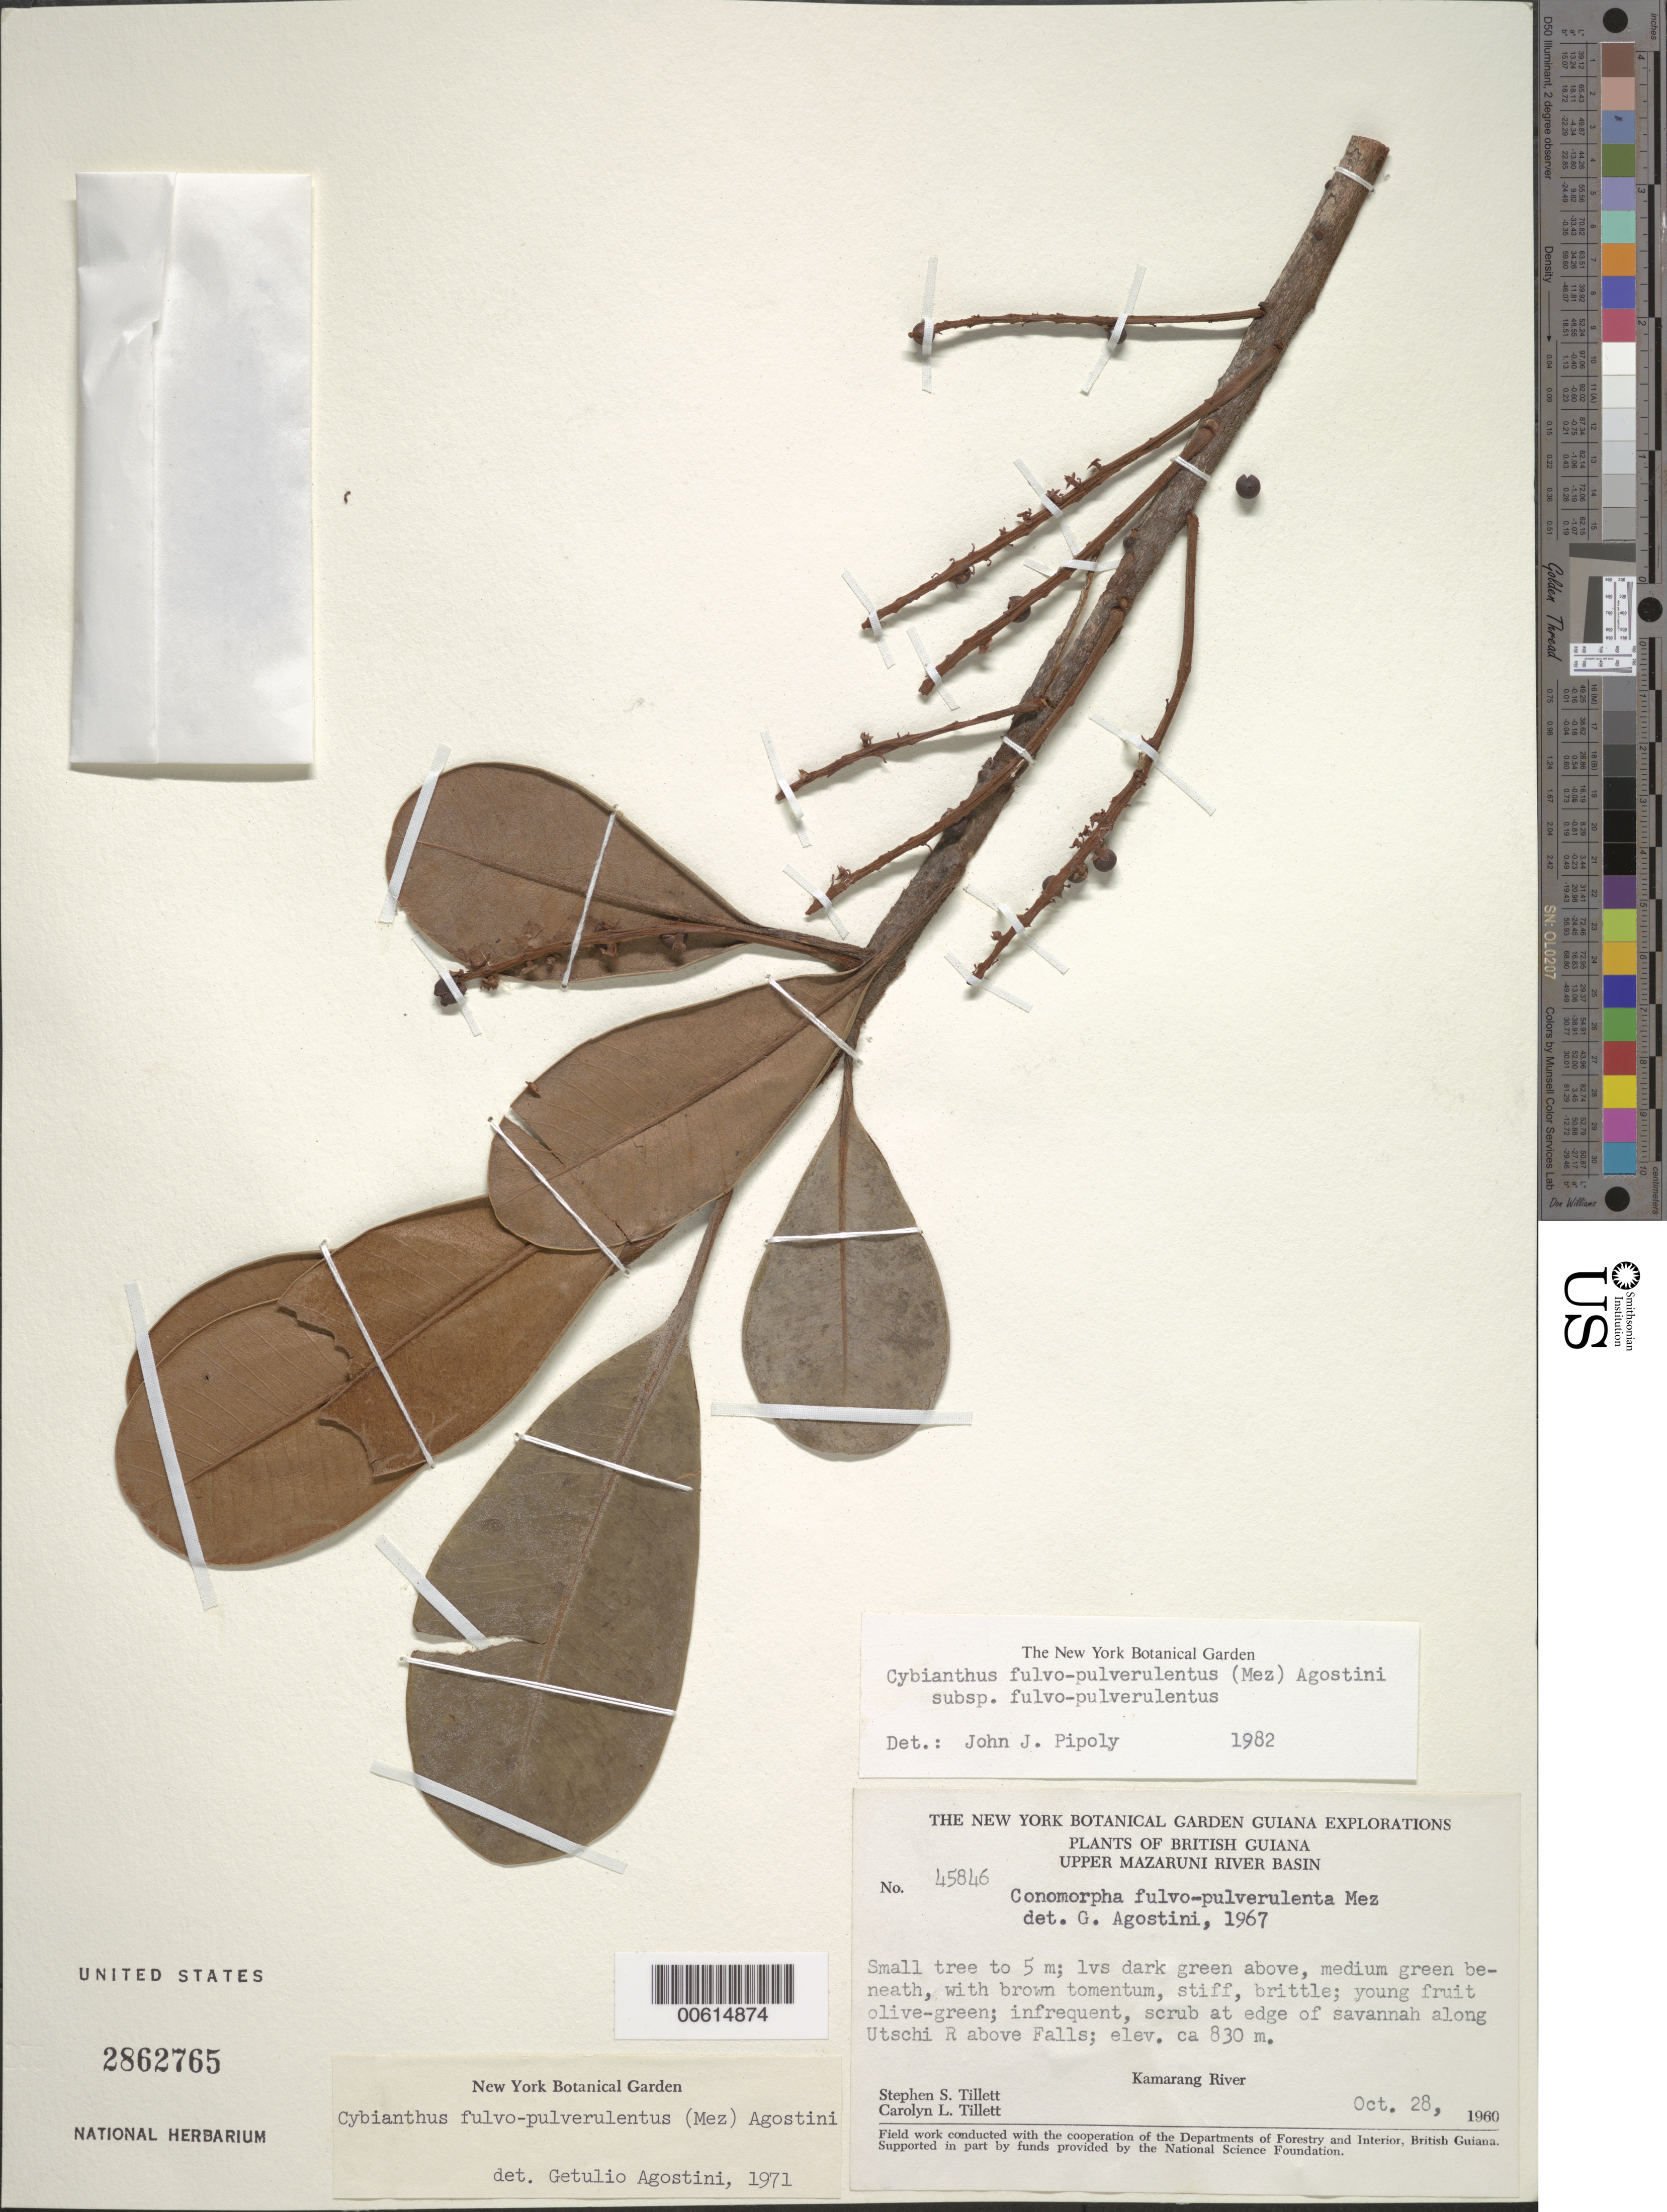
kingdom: Plantae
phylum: Tracheophyta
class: Magnoliopsida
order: Ericales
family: Primulaceae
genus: Cybianthus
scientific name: Cybianthus fulvopulverulentus subsp. fulvopulverulentus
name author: (Mez) G. Agostini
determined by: Pipoly, J. J., III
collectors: S. S. Tillett, C. L. Tillett & R. Boyan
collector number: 45846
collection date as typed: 28-Oct-60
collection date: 1960-10-28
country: Guyana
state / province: Cuyuni-Mazaruni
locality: Kamarang R., Utschi R. above falls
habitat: Scrub at edge of savanna along river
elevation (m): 830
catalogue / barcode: US 2862765